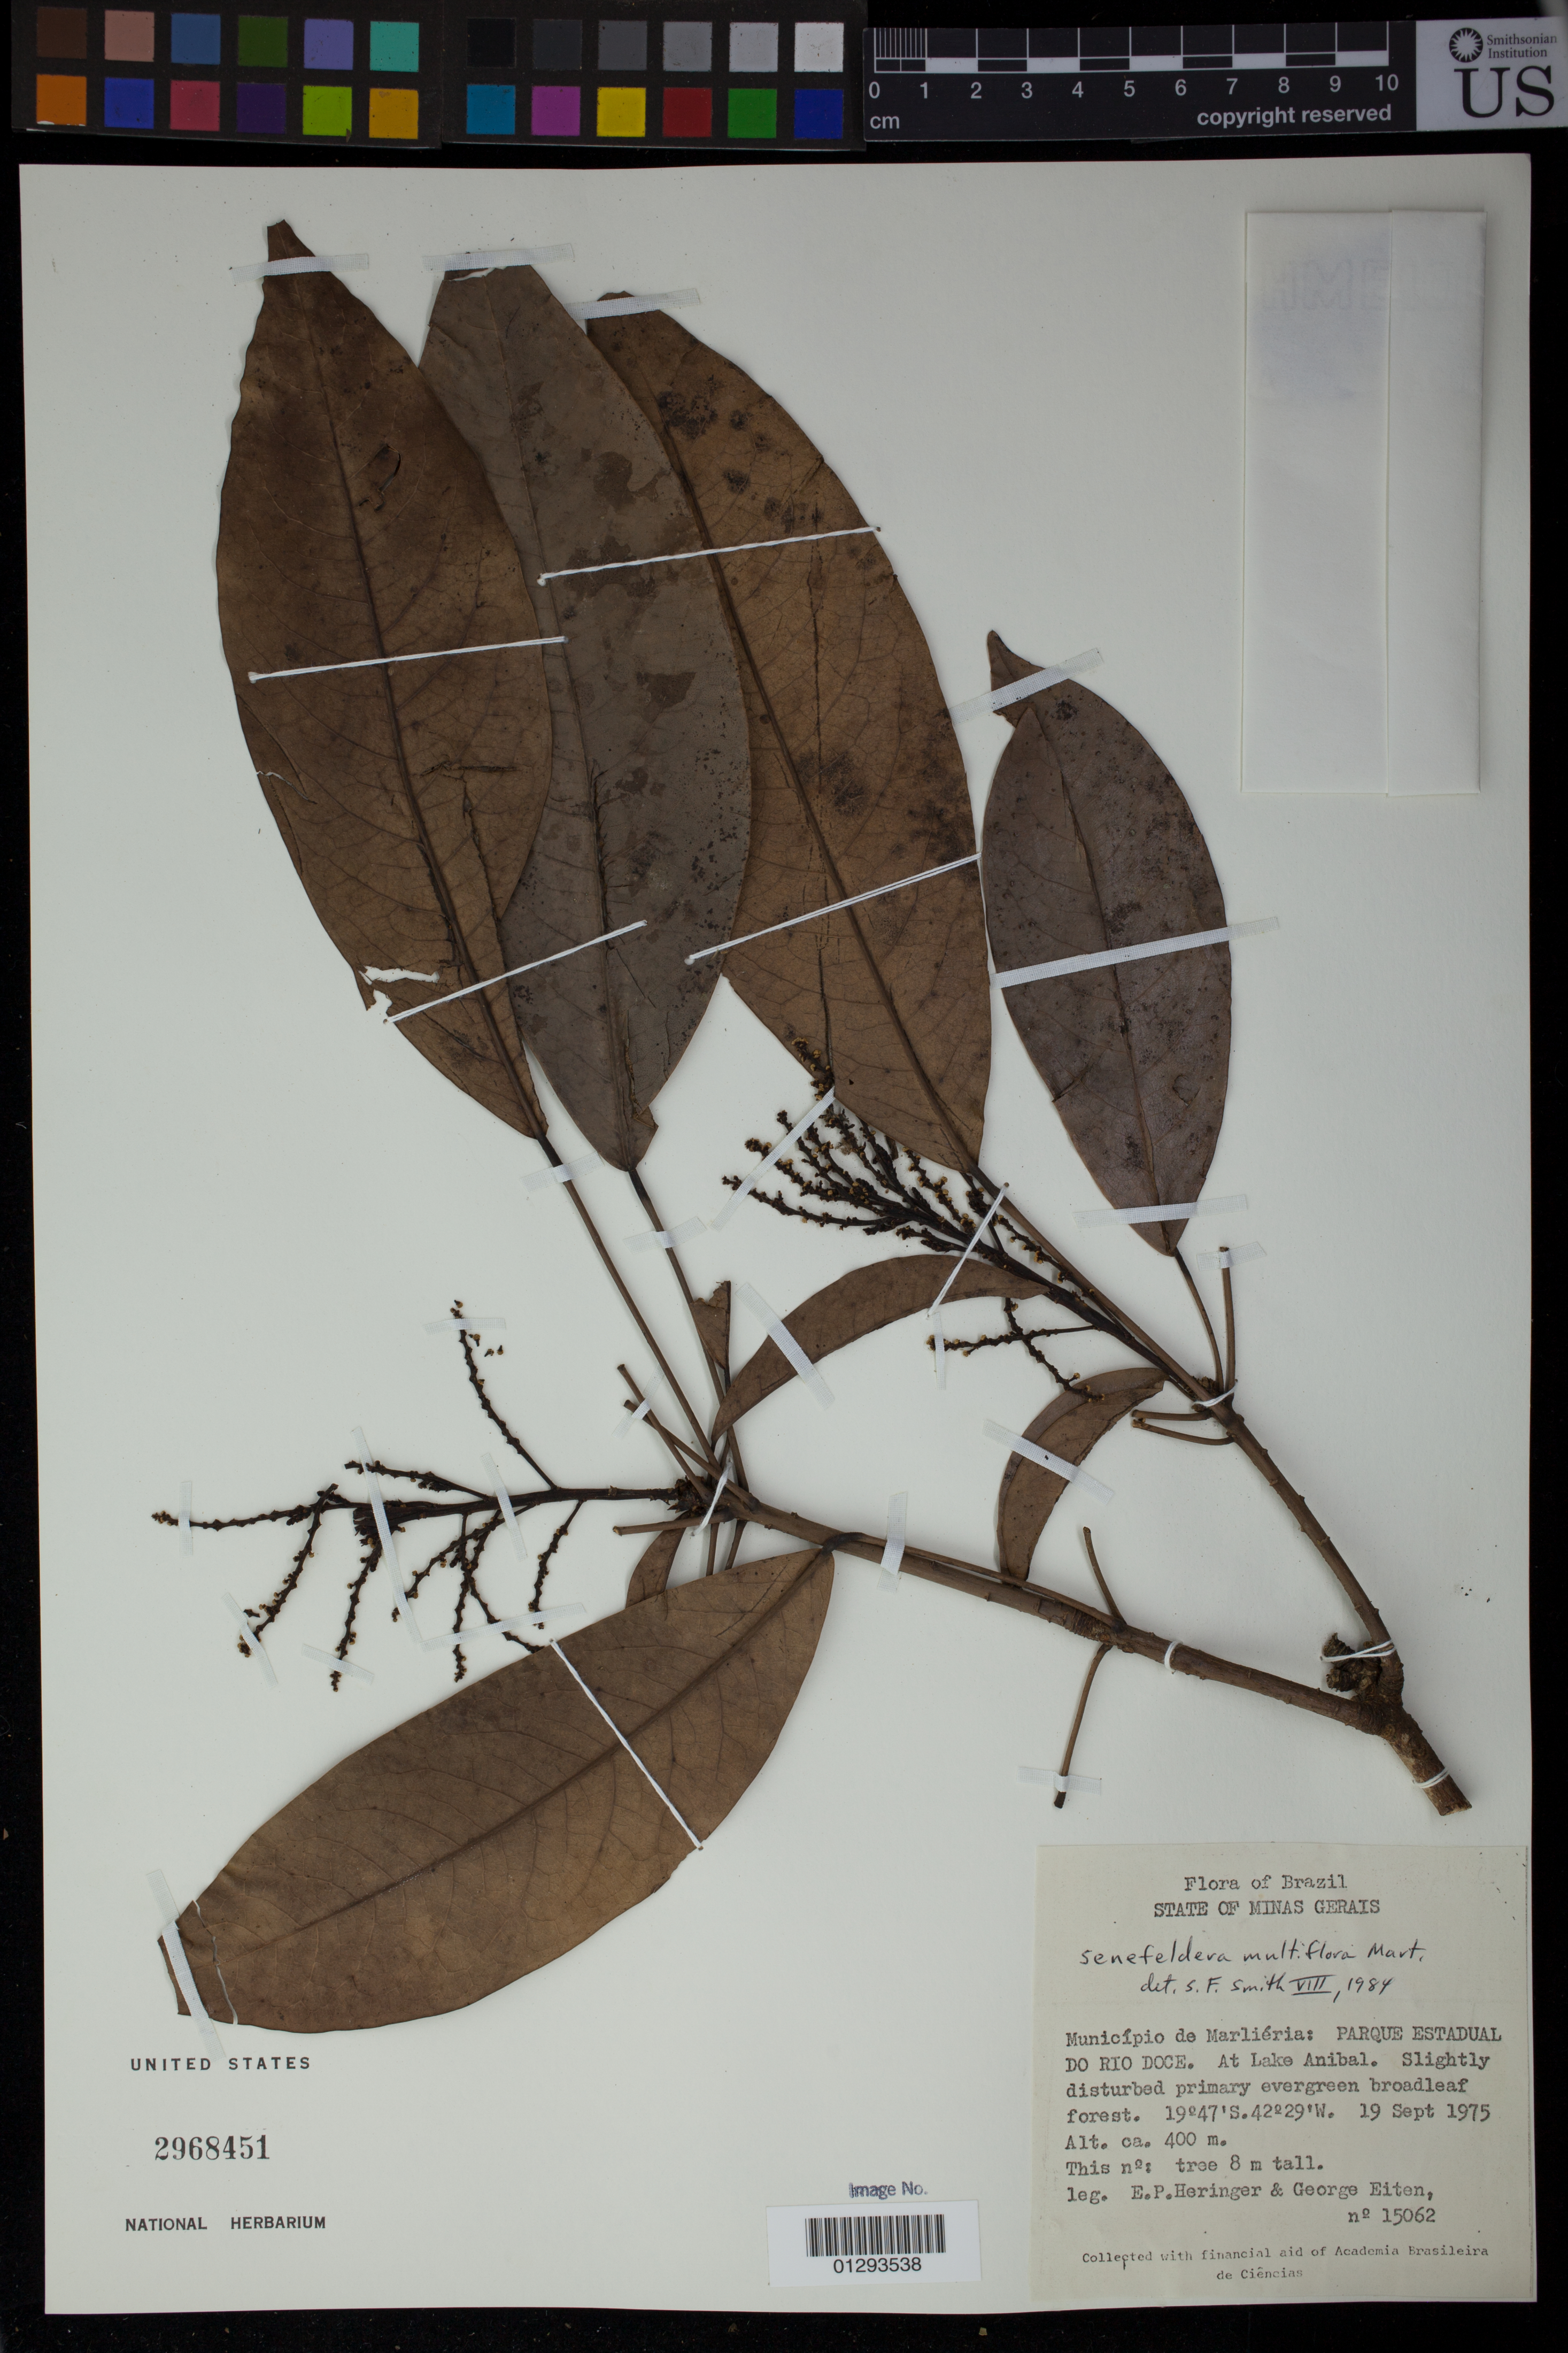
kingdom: Plantae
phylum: Tracheophyta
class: Magnoliopsida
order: Malpighiales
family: Euphorbiaceae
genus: Senefeldera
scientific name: Senefeldera multiflora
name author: Mart.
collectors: E. P. Heringer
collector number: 15062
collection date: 1975-09-19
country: Brazil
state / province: Minas Gerais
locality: Municipio de Marlieria: Parque Estadual do Rio Doce. At Lake Anibal.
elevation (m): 400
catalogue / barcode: US 2968451